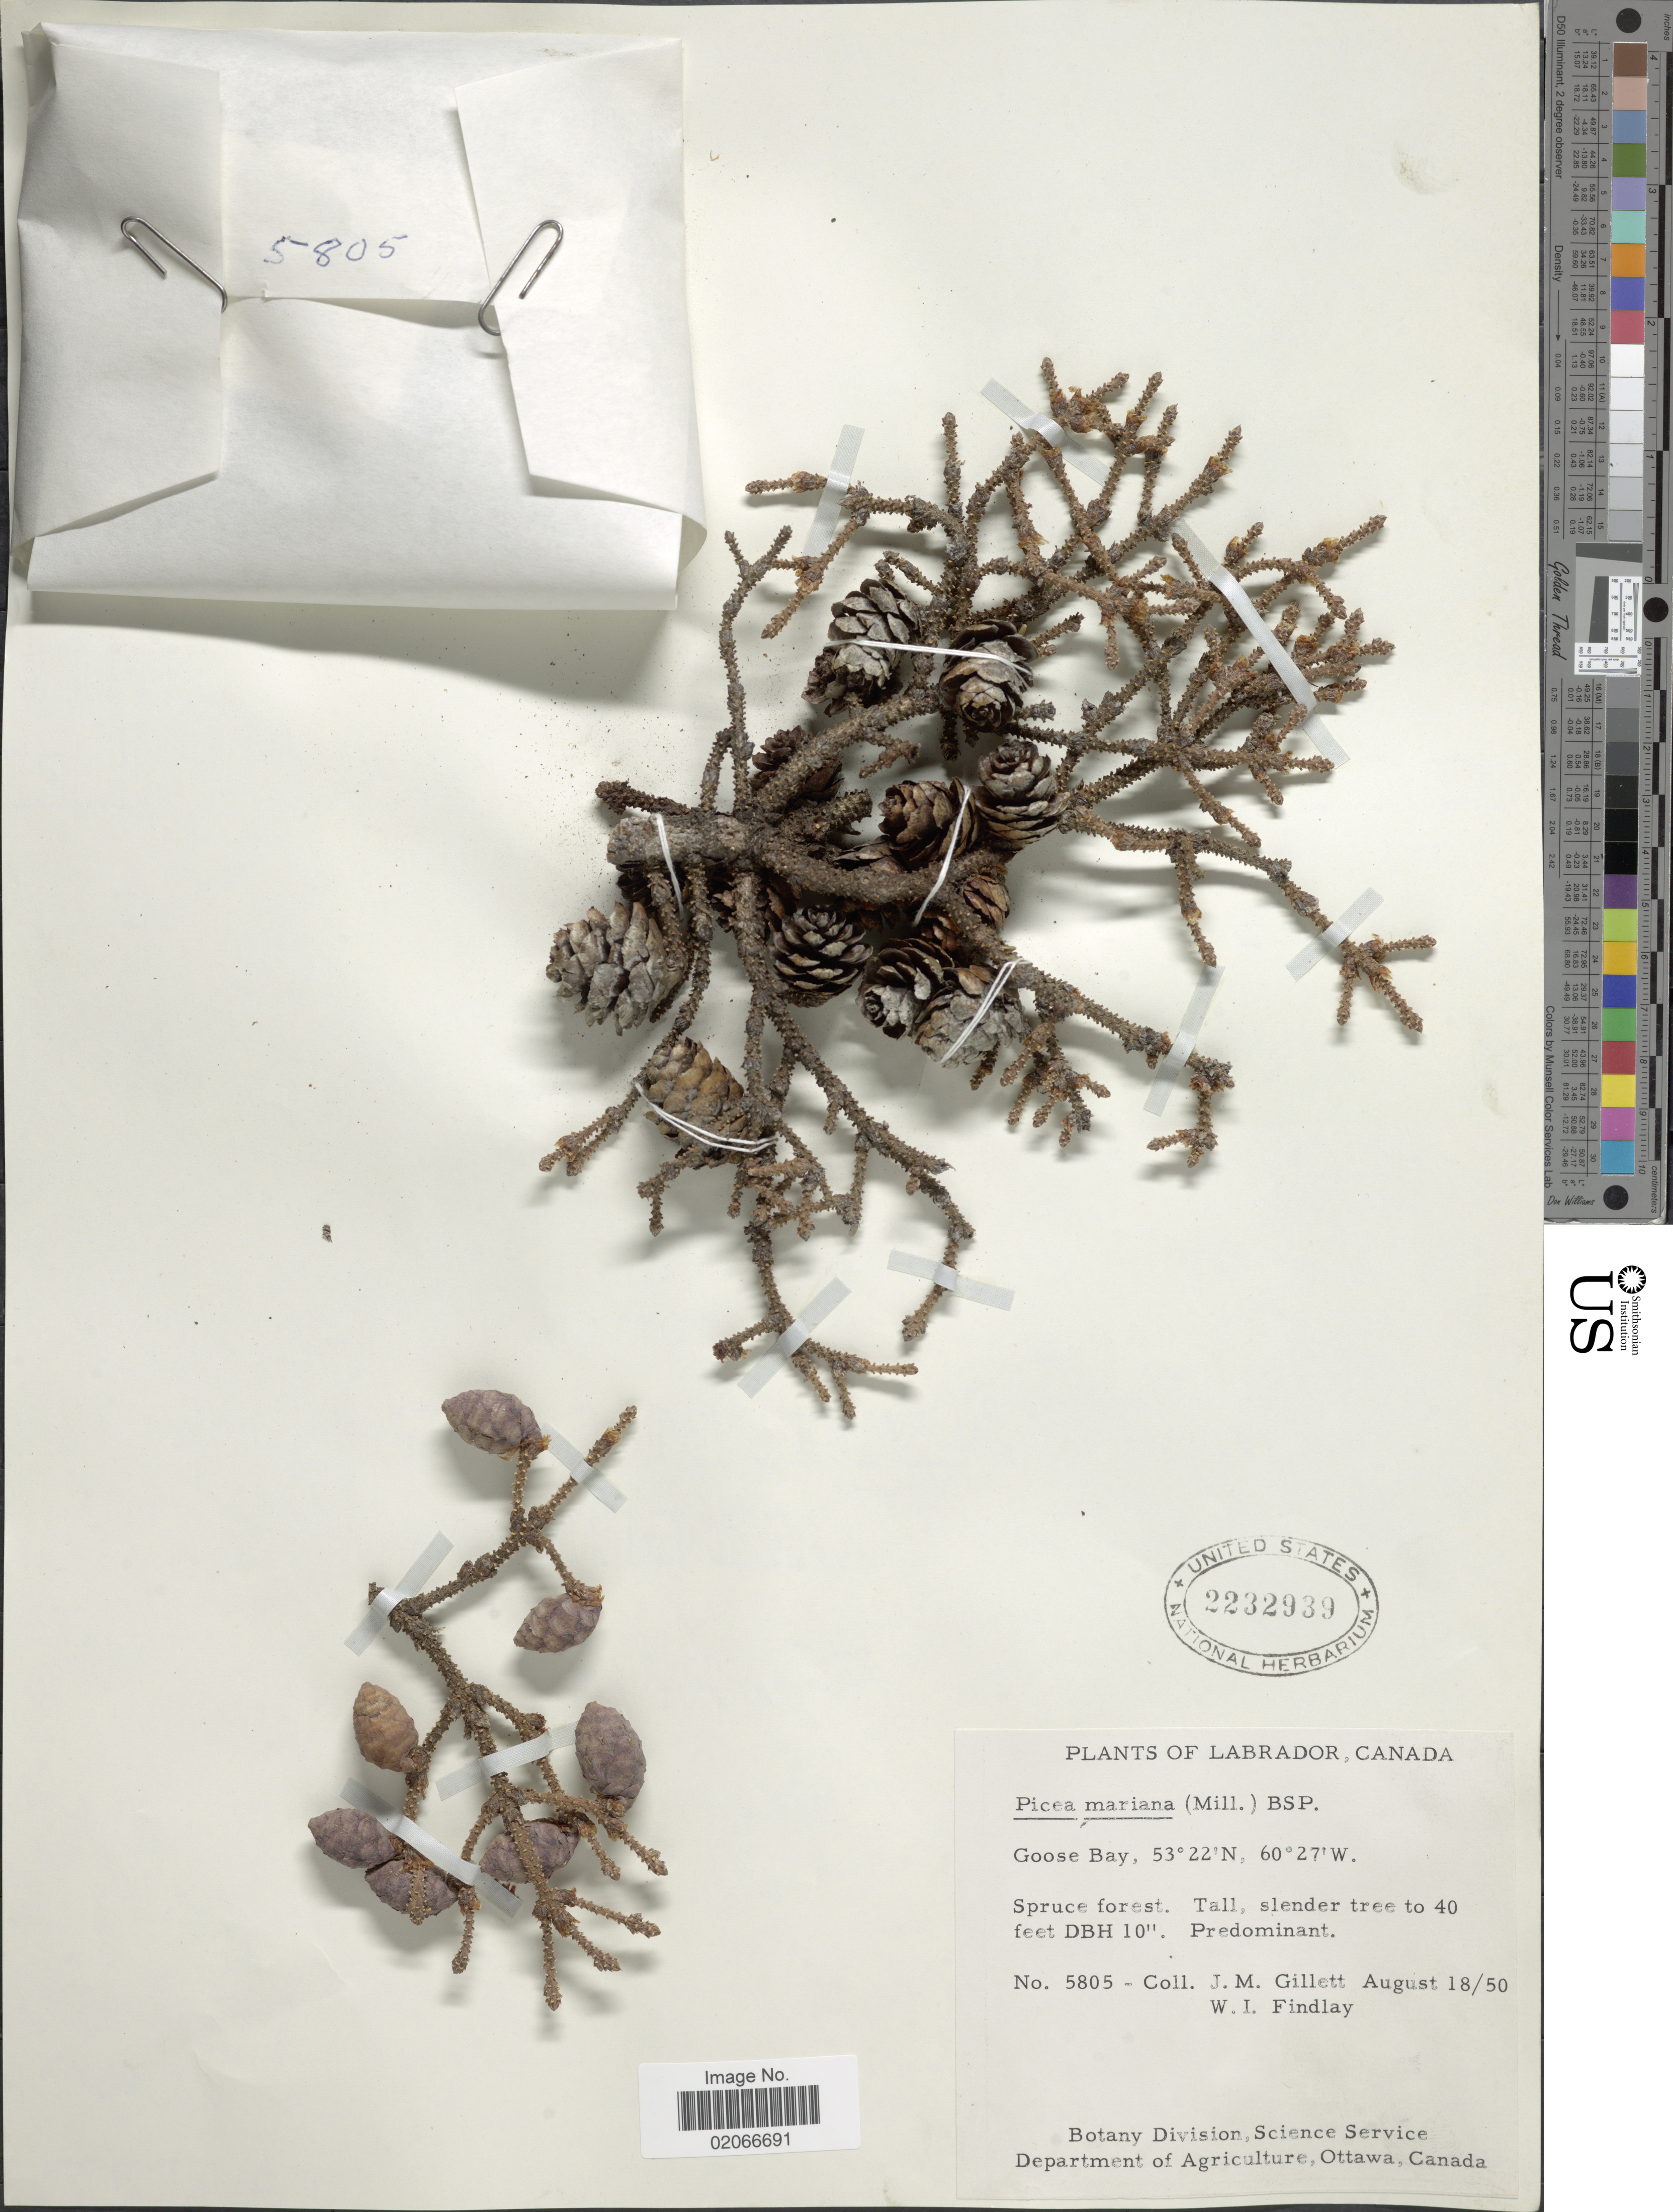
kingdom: Plantae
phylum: Tracheophyta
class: Pinopsida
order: Pinales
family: Pinaceae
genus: Picea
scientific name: Picea mariana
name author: (Mill.) Britton, Stearns & Poggenb.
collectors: J. M. Gillett & W. Findlay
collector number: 5805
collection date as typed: Transcribed d/m/y: 18/8/50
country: Canada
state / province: Newfoundland and Labrador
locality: Labrador, Goose Bay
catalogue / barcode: US 2232939